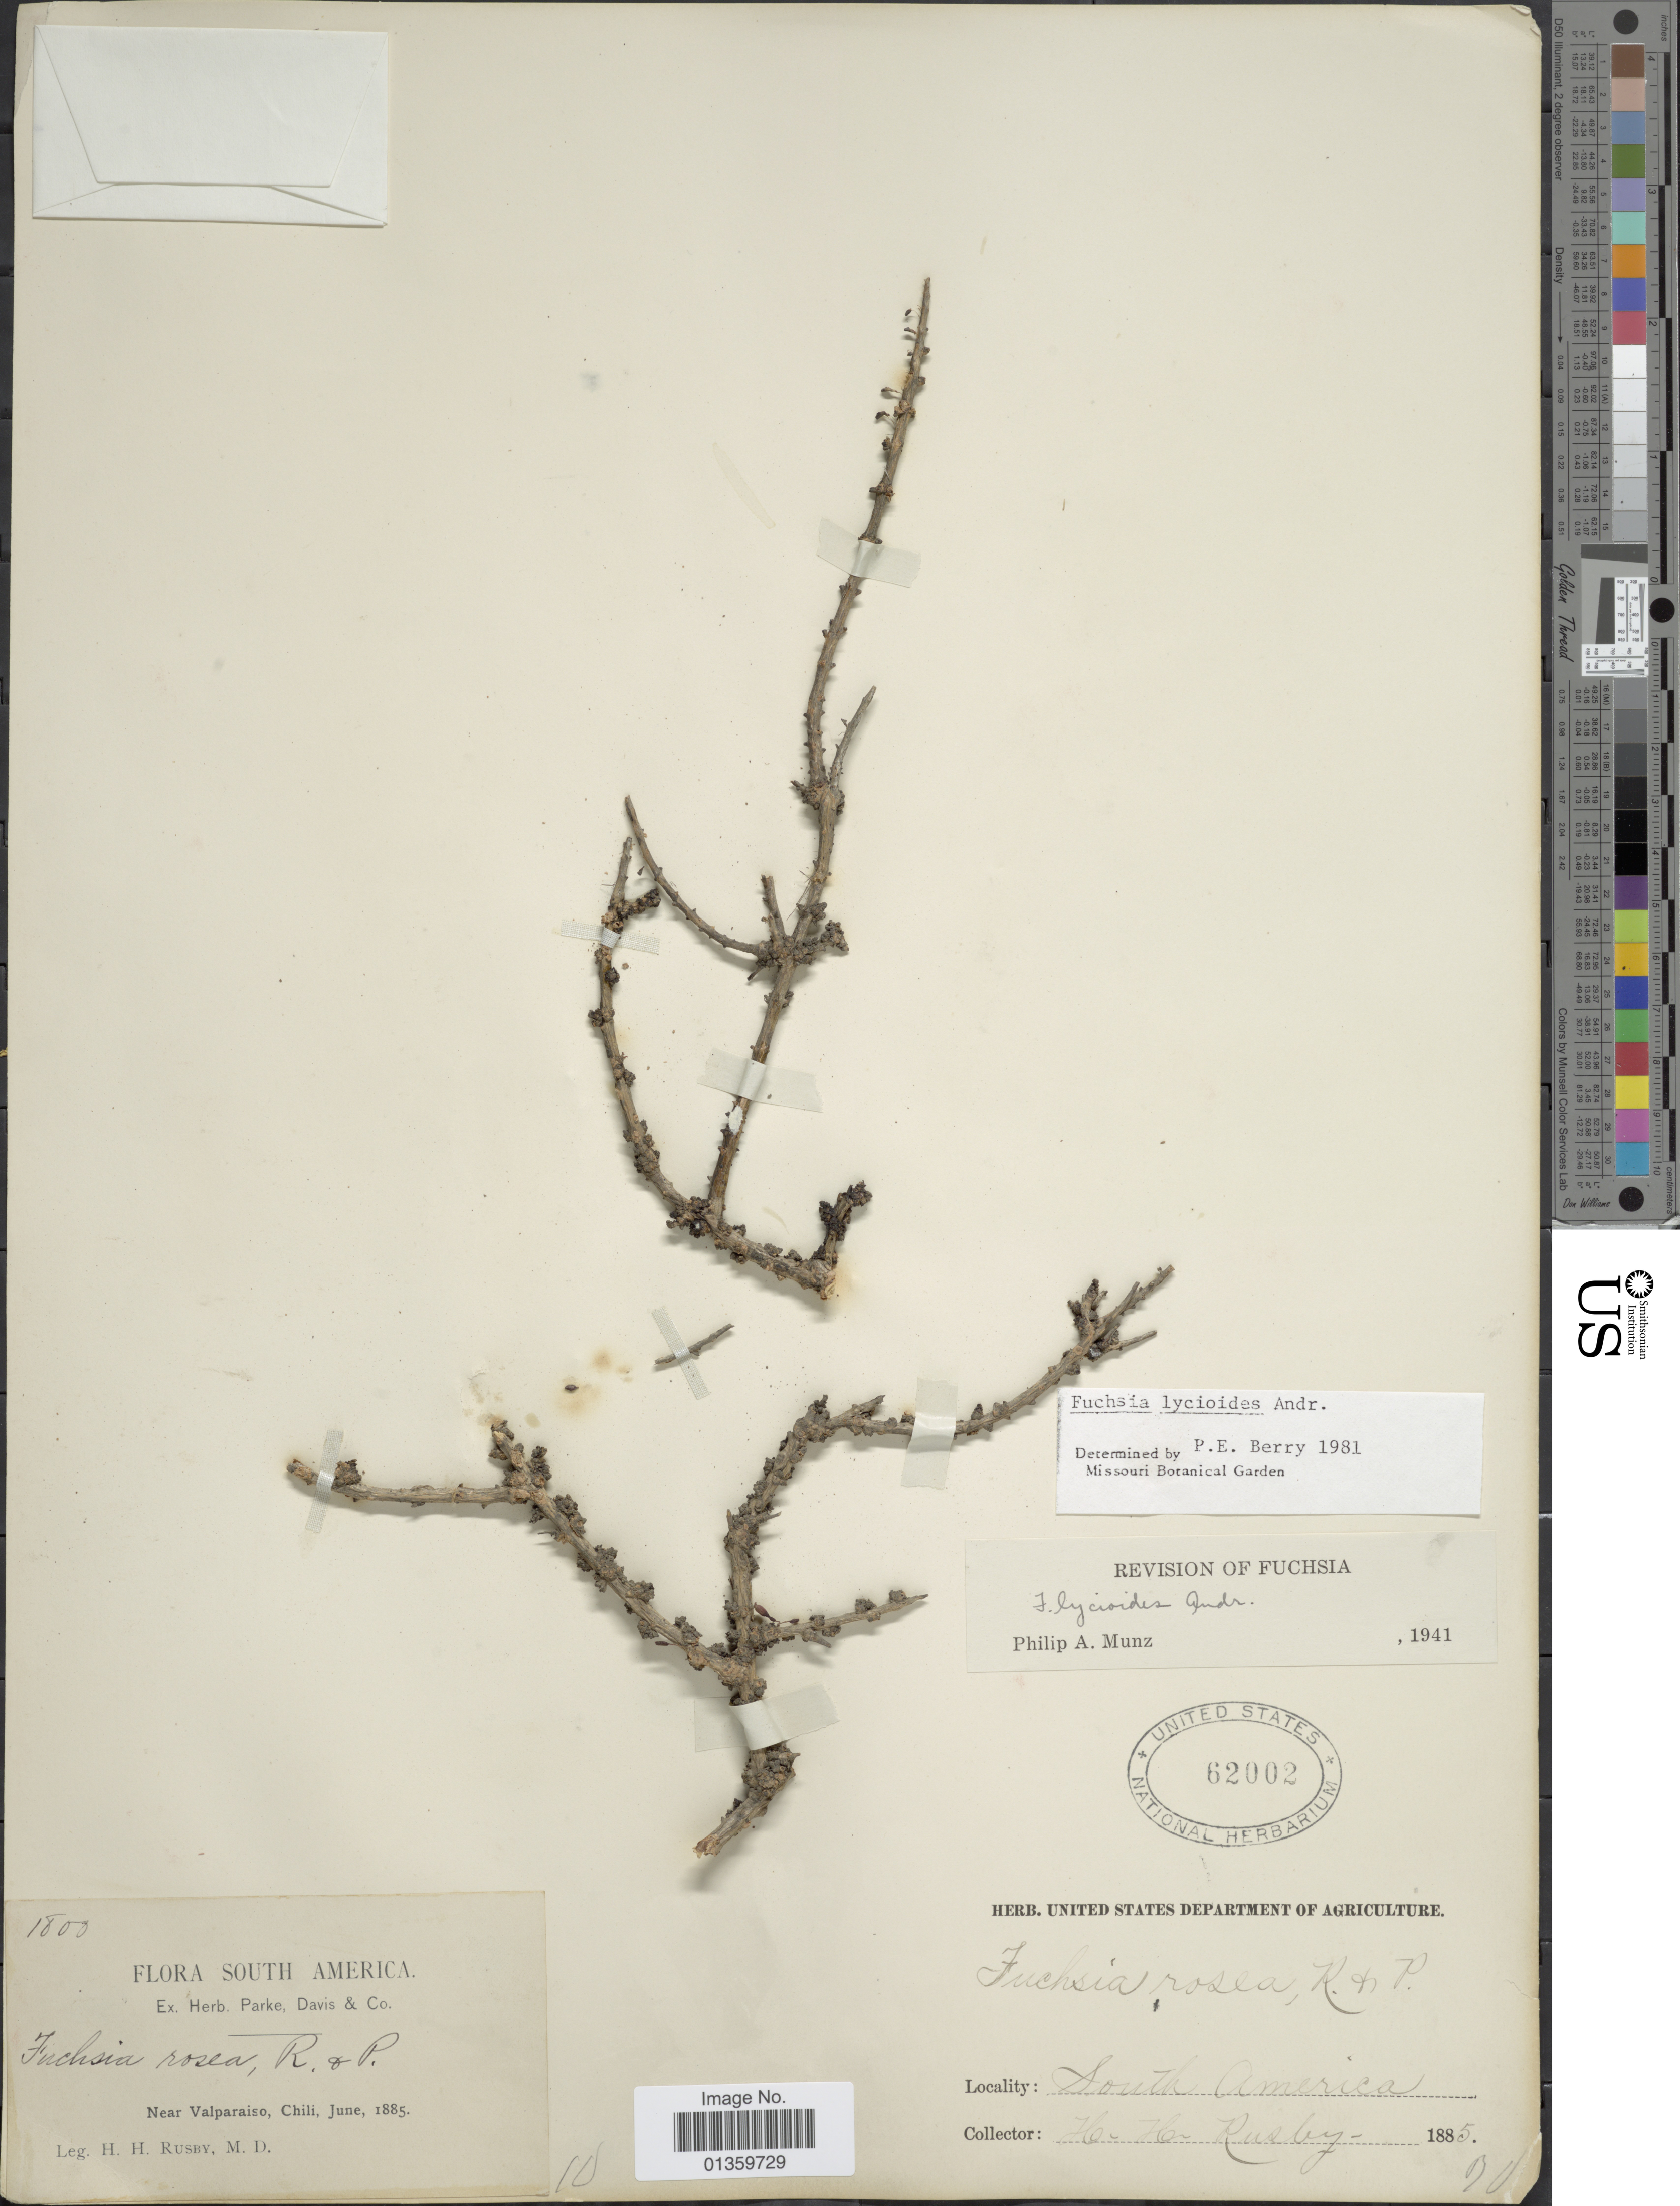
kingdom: Plantae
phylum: Tracheophyta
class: Magnoliopsida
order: Myrtales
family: Onagraceae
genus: Fuchsia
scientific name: Fuchsia lycioides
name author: Andrews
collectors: H. H. Rusby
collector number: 1800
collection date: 1885-06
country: Chile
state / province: Valparaiso (V)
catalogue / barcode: US 62002